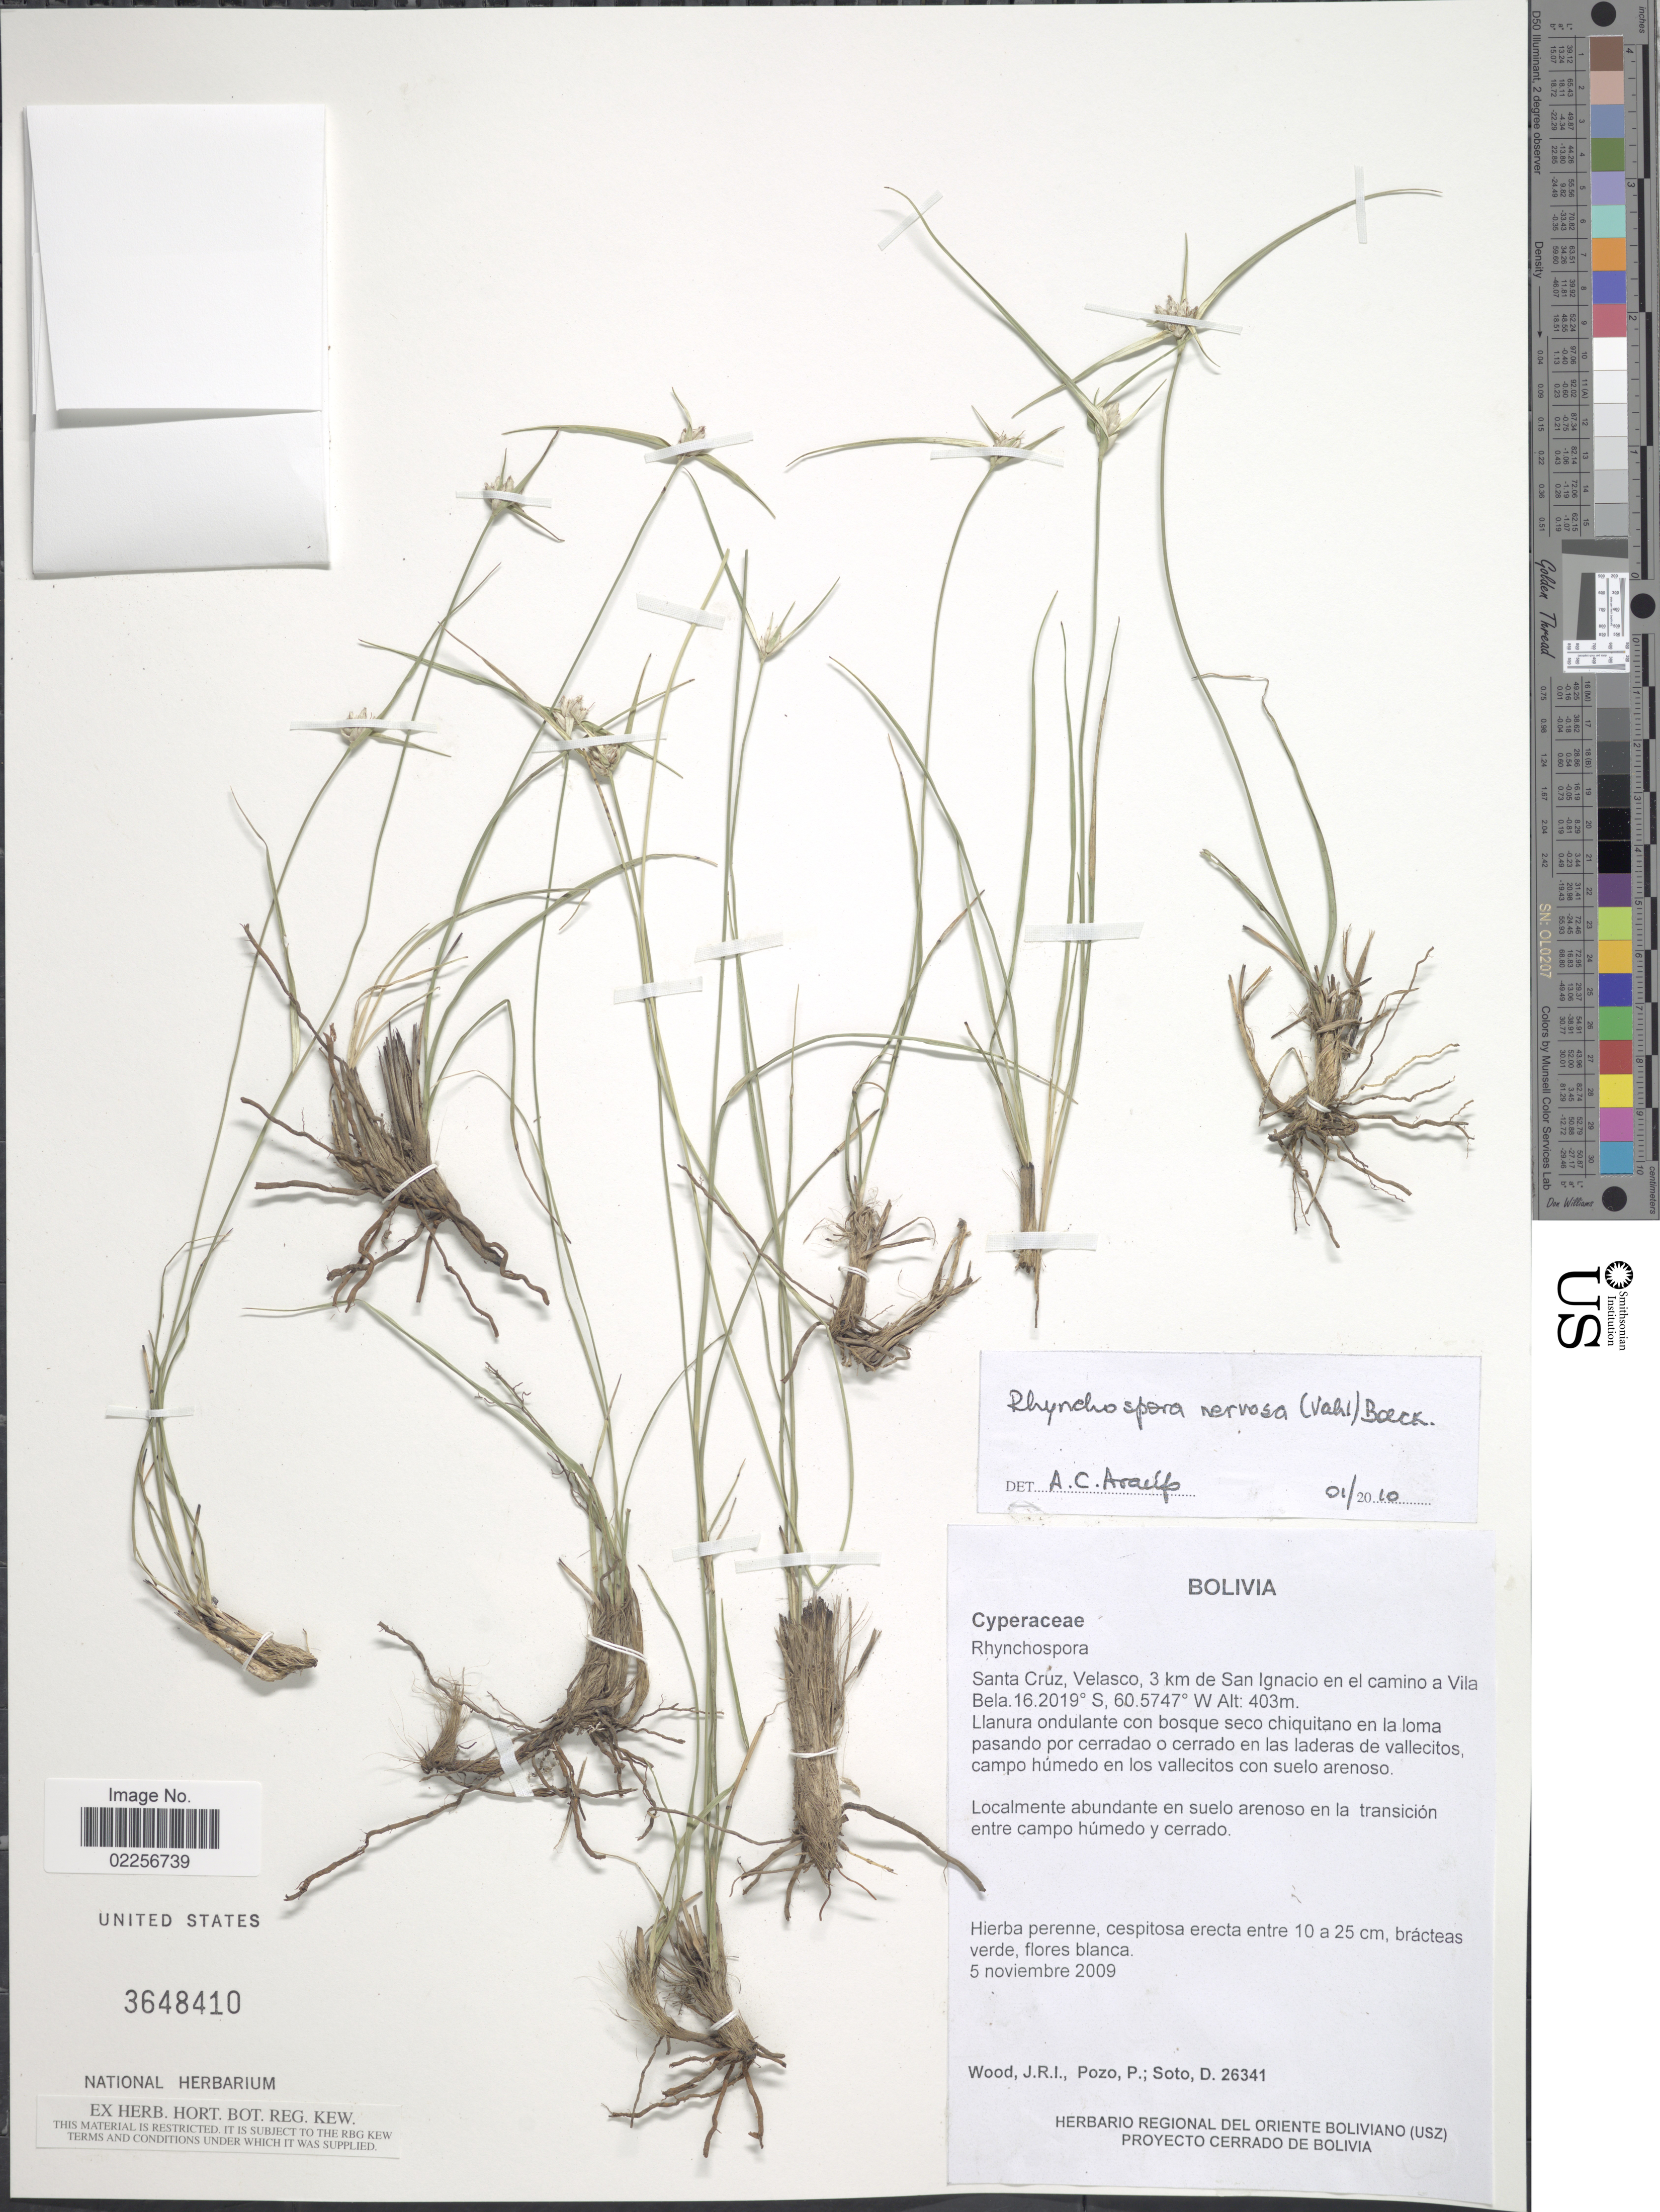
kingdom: Plantae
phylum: Tracheophyta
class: Liliopsida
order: Poales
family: Cyperaceae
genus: Rhynchospora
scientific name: Rhynchospora nervosa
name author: (Vahl) Boeckeler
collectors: J. R. I. Wood, P. Pozo & D. Soto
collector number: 26341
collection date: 2009-11-05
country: Bolivia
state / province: Santa Cruz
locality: Velasco, 3 km de San Ignacio en el camino a Vila Bela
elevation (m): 403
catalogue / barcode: US 3648410